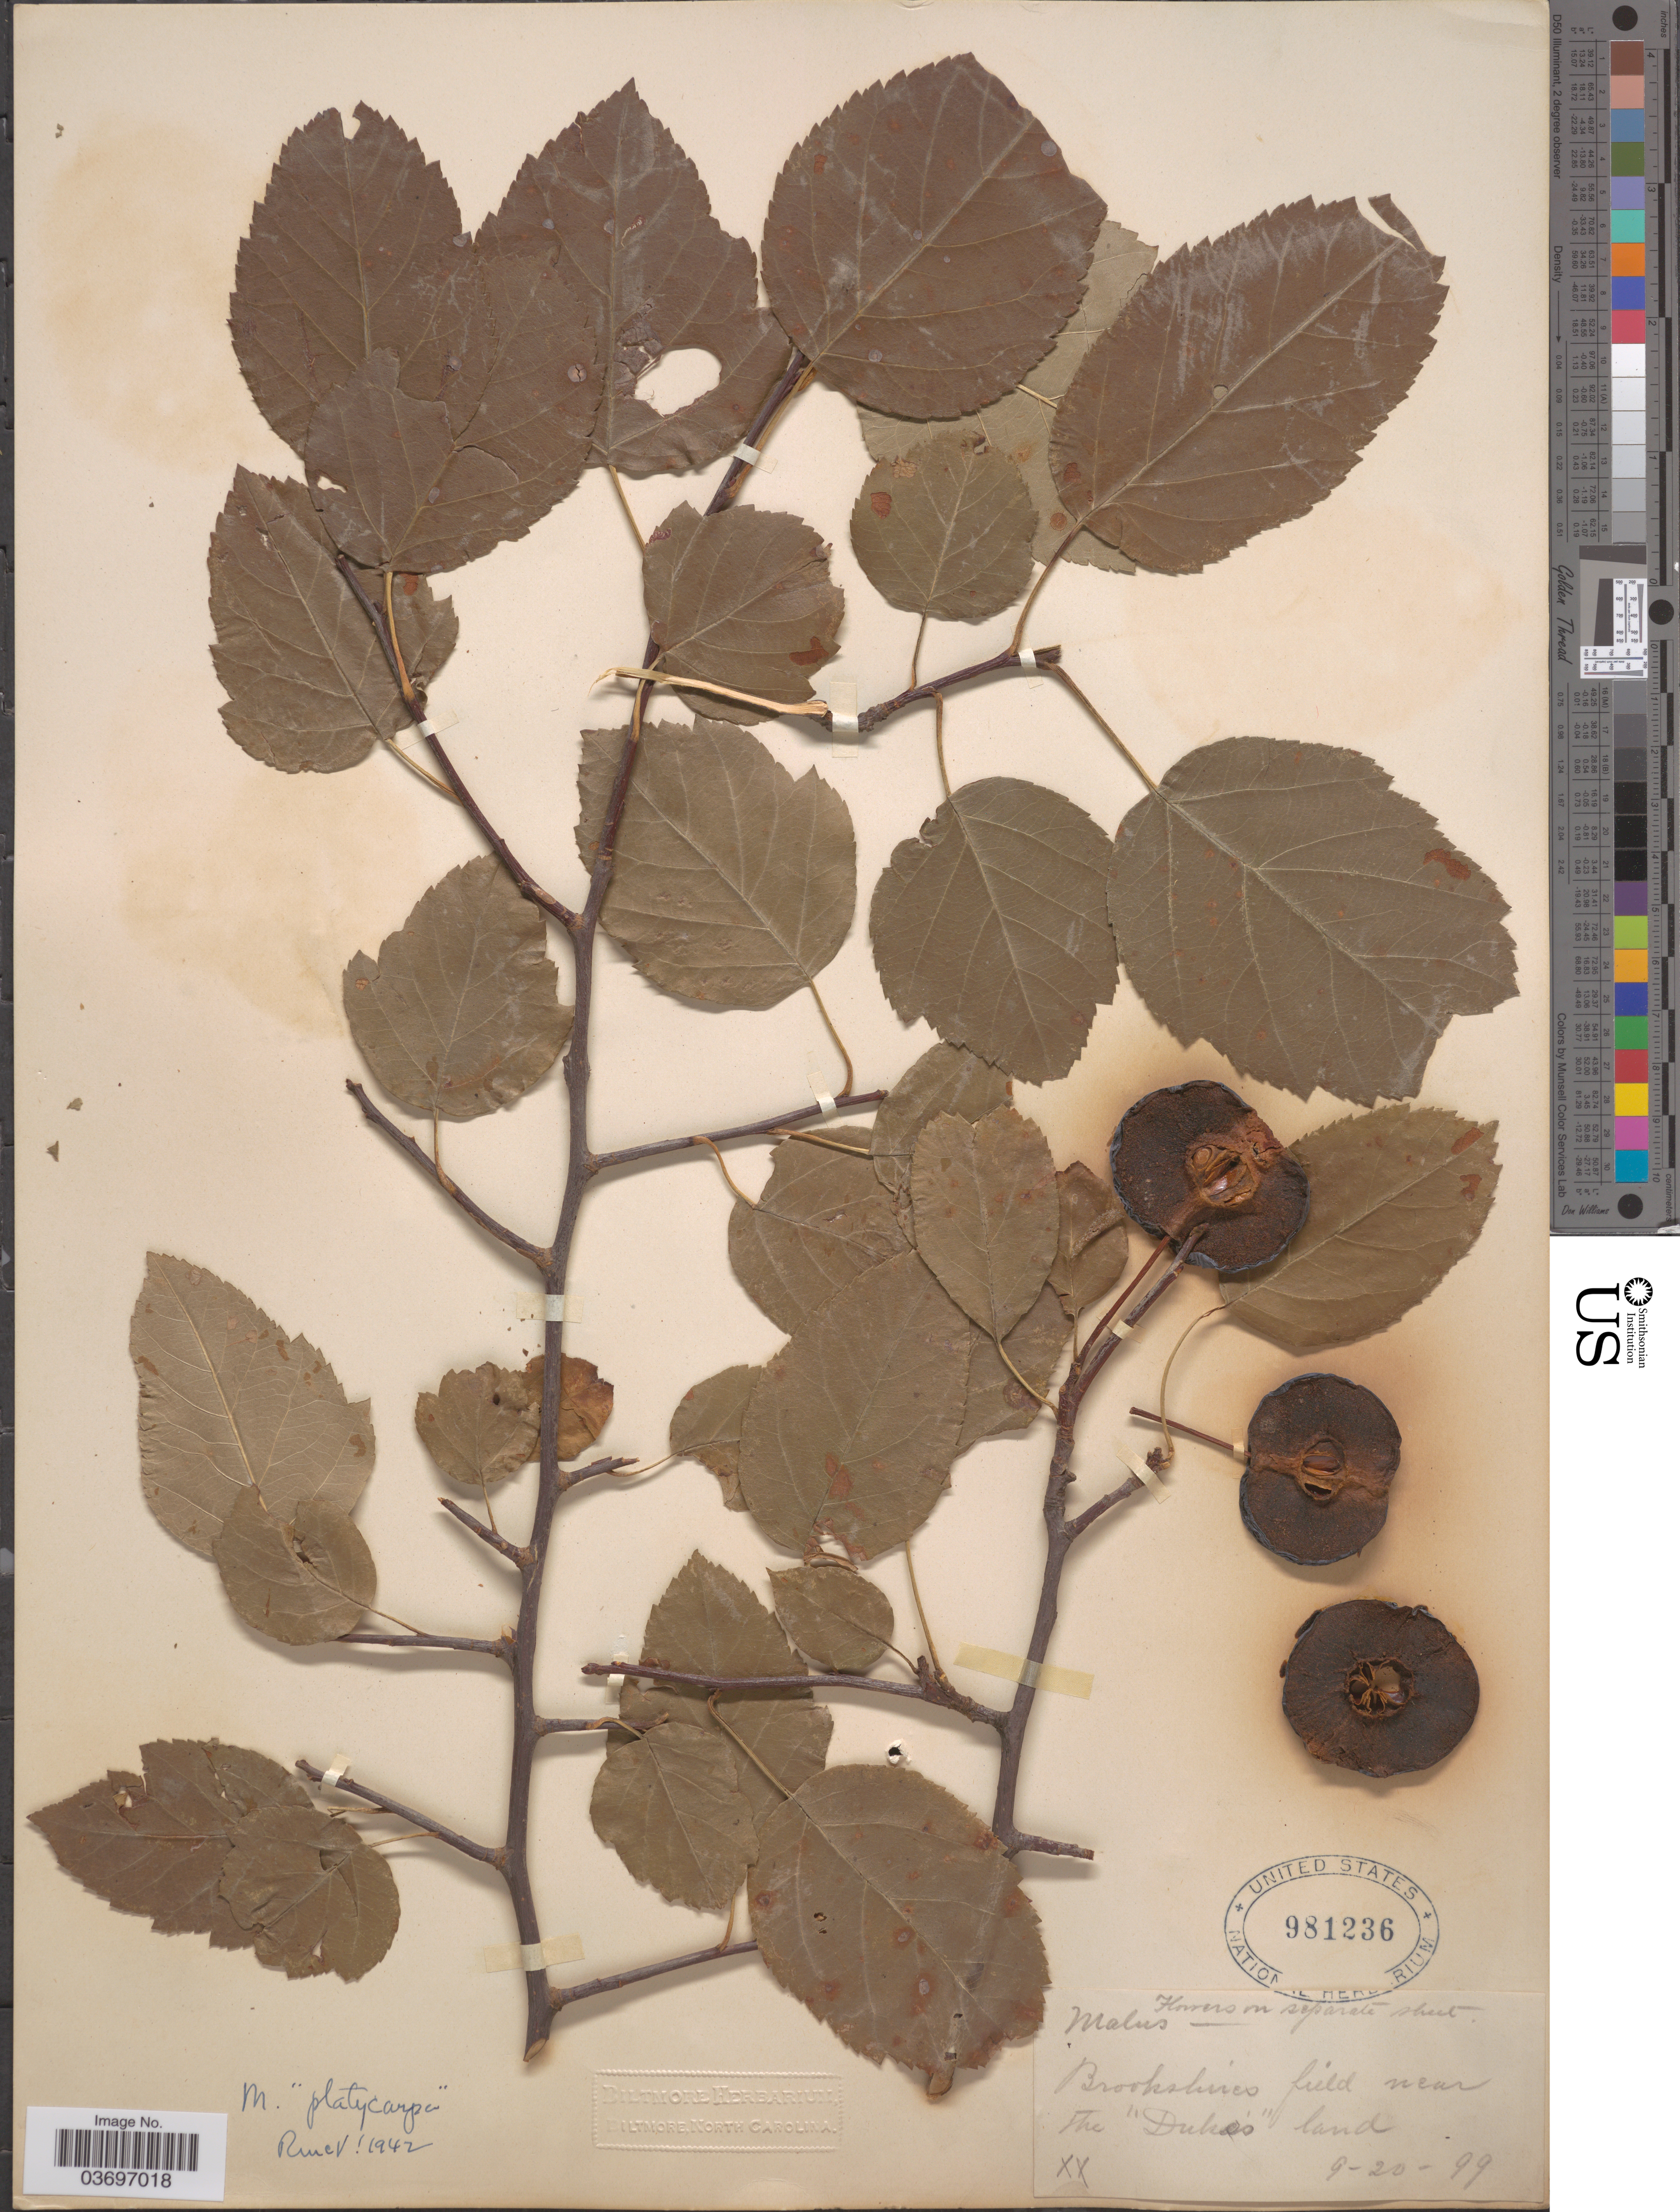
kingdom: Plantae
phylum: Tracheophyta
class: Magnoliopsida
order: Rosales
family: Rosaceae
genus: Malus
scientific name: Malus platycarpa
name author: Rehder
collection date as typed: Transcribed d/m/y: 20/9/99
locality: Brookshires field near the "Dulseó" land.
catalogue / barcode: US 981236